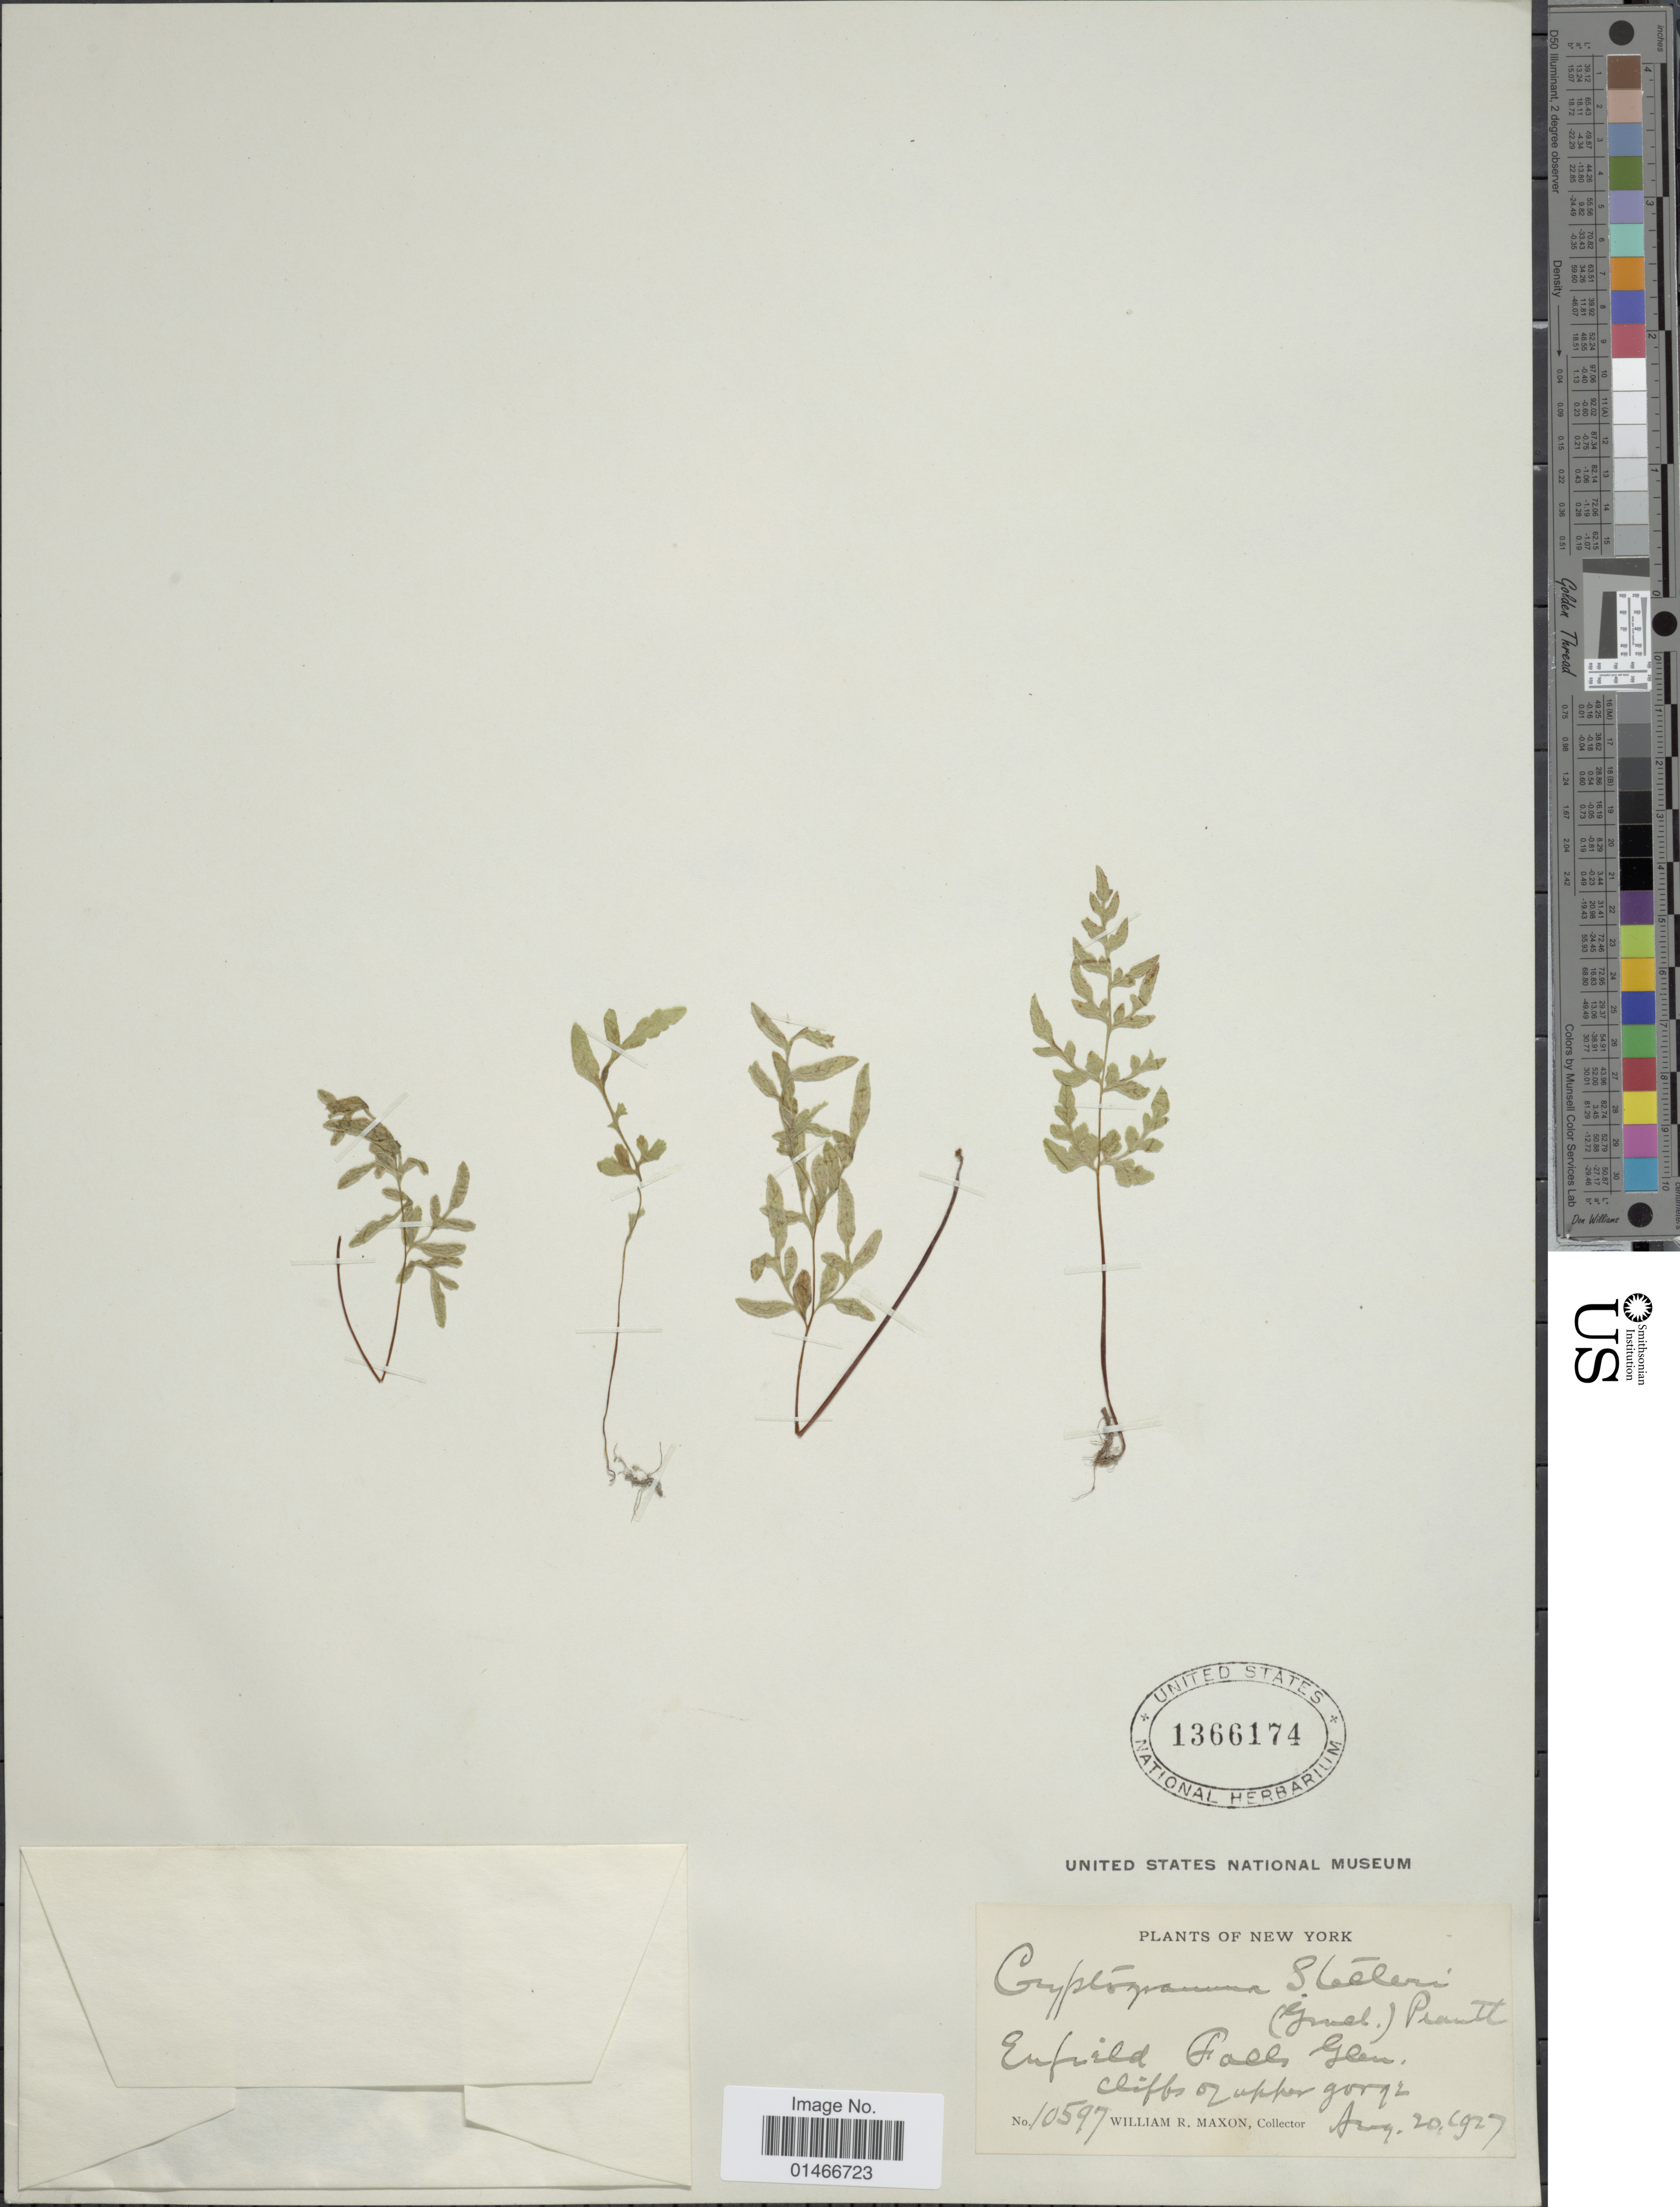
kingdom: Plantae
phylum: Tracheophyta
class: Polypodiopsida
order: Polypodiales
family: Pteridaceae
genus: Cryptogramma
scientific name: Cryptogramma stelleri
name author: (S.G. Gmel.) Prantl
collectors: W. R. Maxon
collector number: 10597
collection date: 1927-08-20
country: United States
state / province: New York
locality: Enfield Falls Glen. Cliffs of upper gorge.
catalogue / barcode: US 1366174